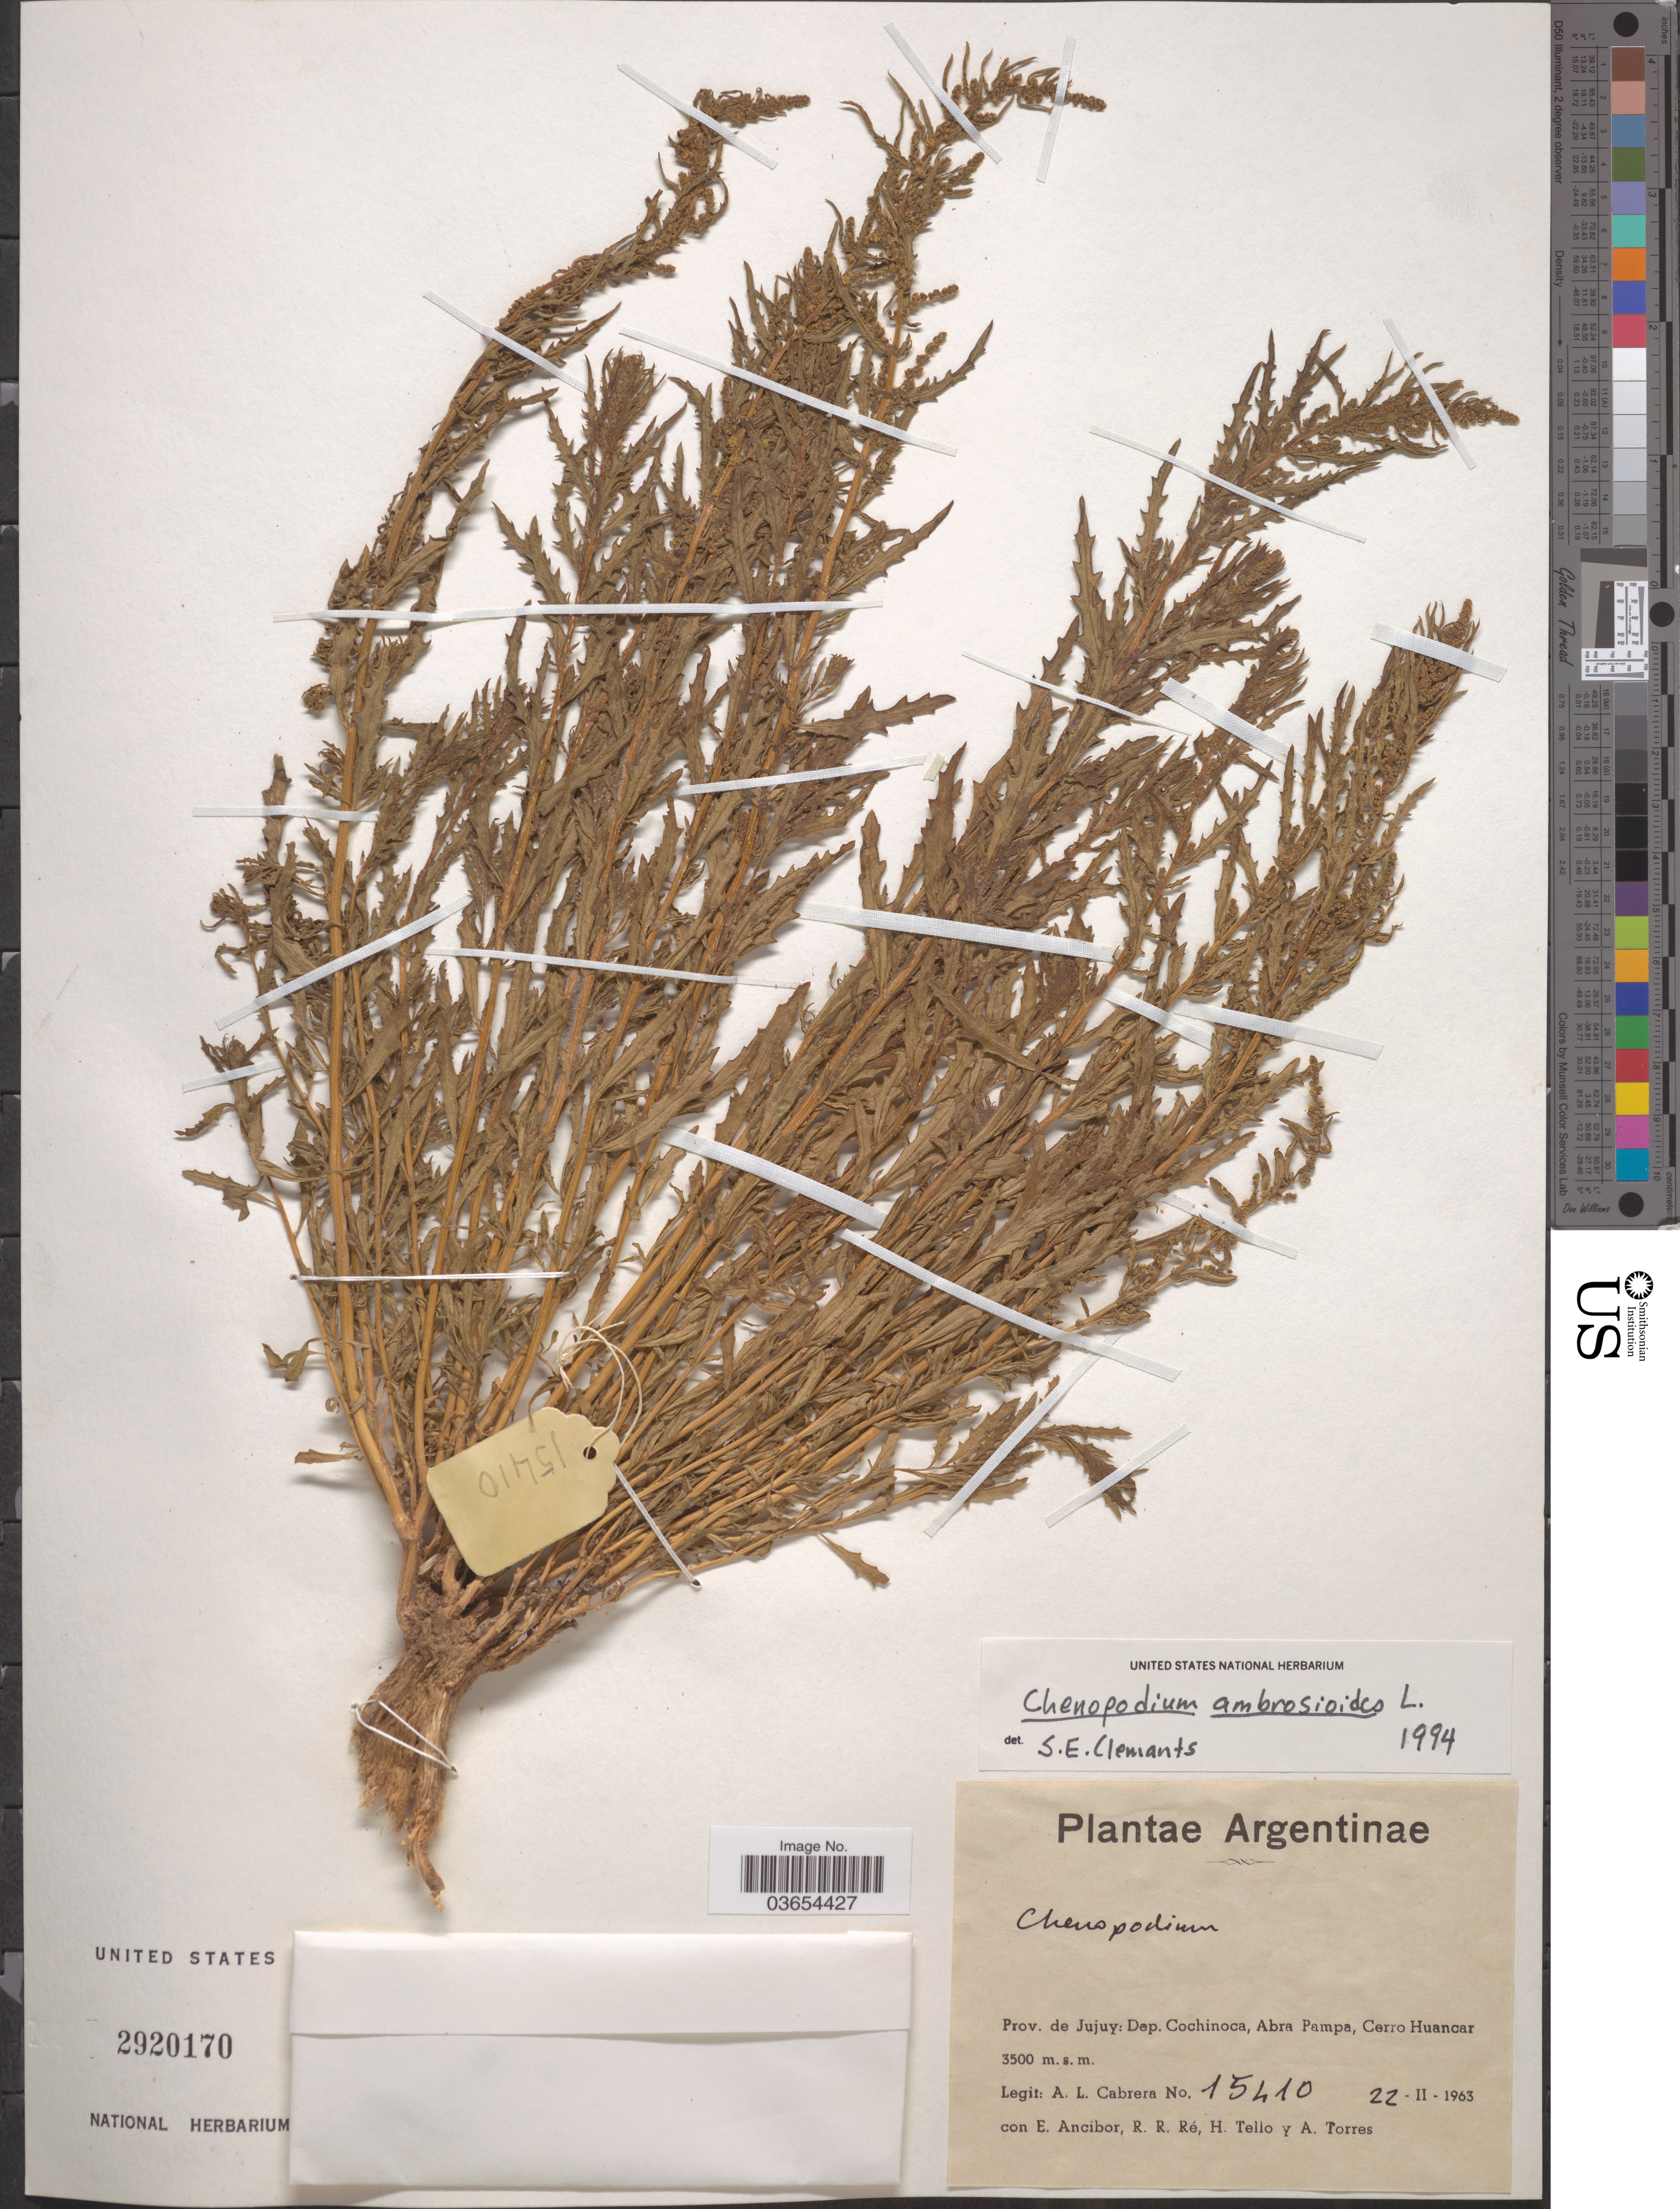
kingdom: Plantae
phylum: Tracheophyta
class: Magnoliopsida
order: Caryophyllales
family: Amaranthaceae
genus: Chenopodium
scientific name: Chenopodium ambrosioides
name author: L.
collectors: A. L. Cabrera, E. Ancibor, R. Re, H. Tello & A. Torres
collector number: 15410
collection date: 1963-02-22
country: Argentina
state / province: Jujuy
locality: Dep. Cochinoca, Abra Pampa, Cerro Huancar.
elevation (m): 3500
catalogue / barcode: US 2920170